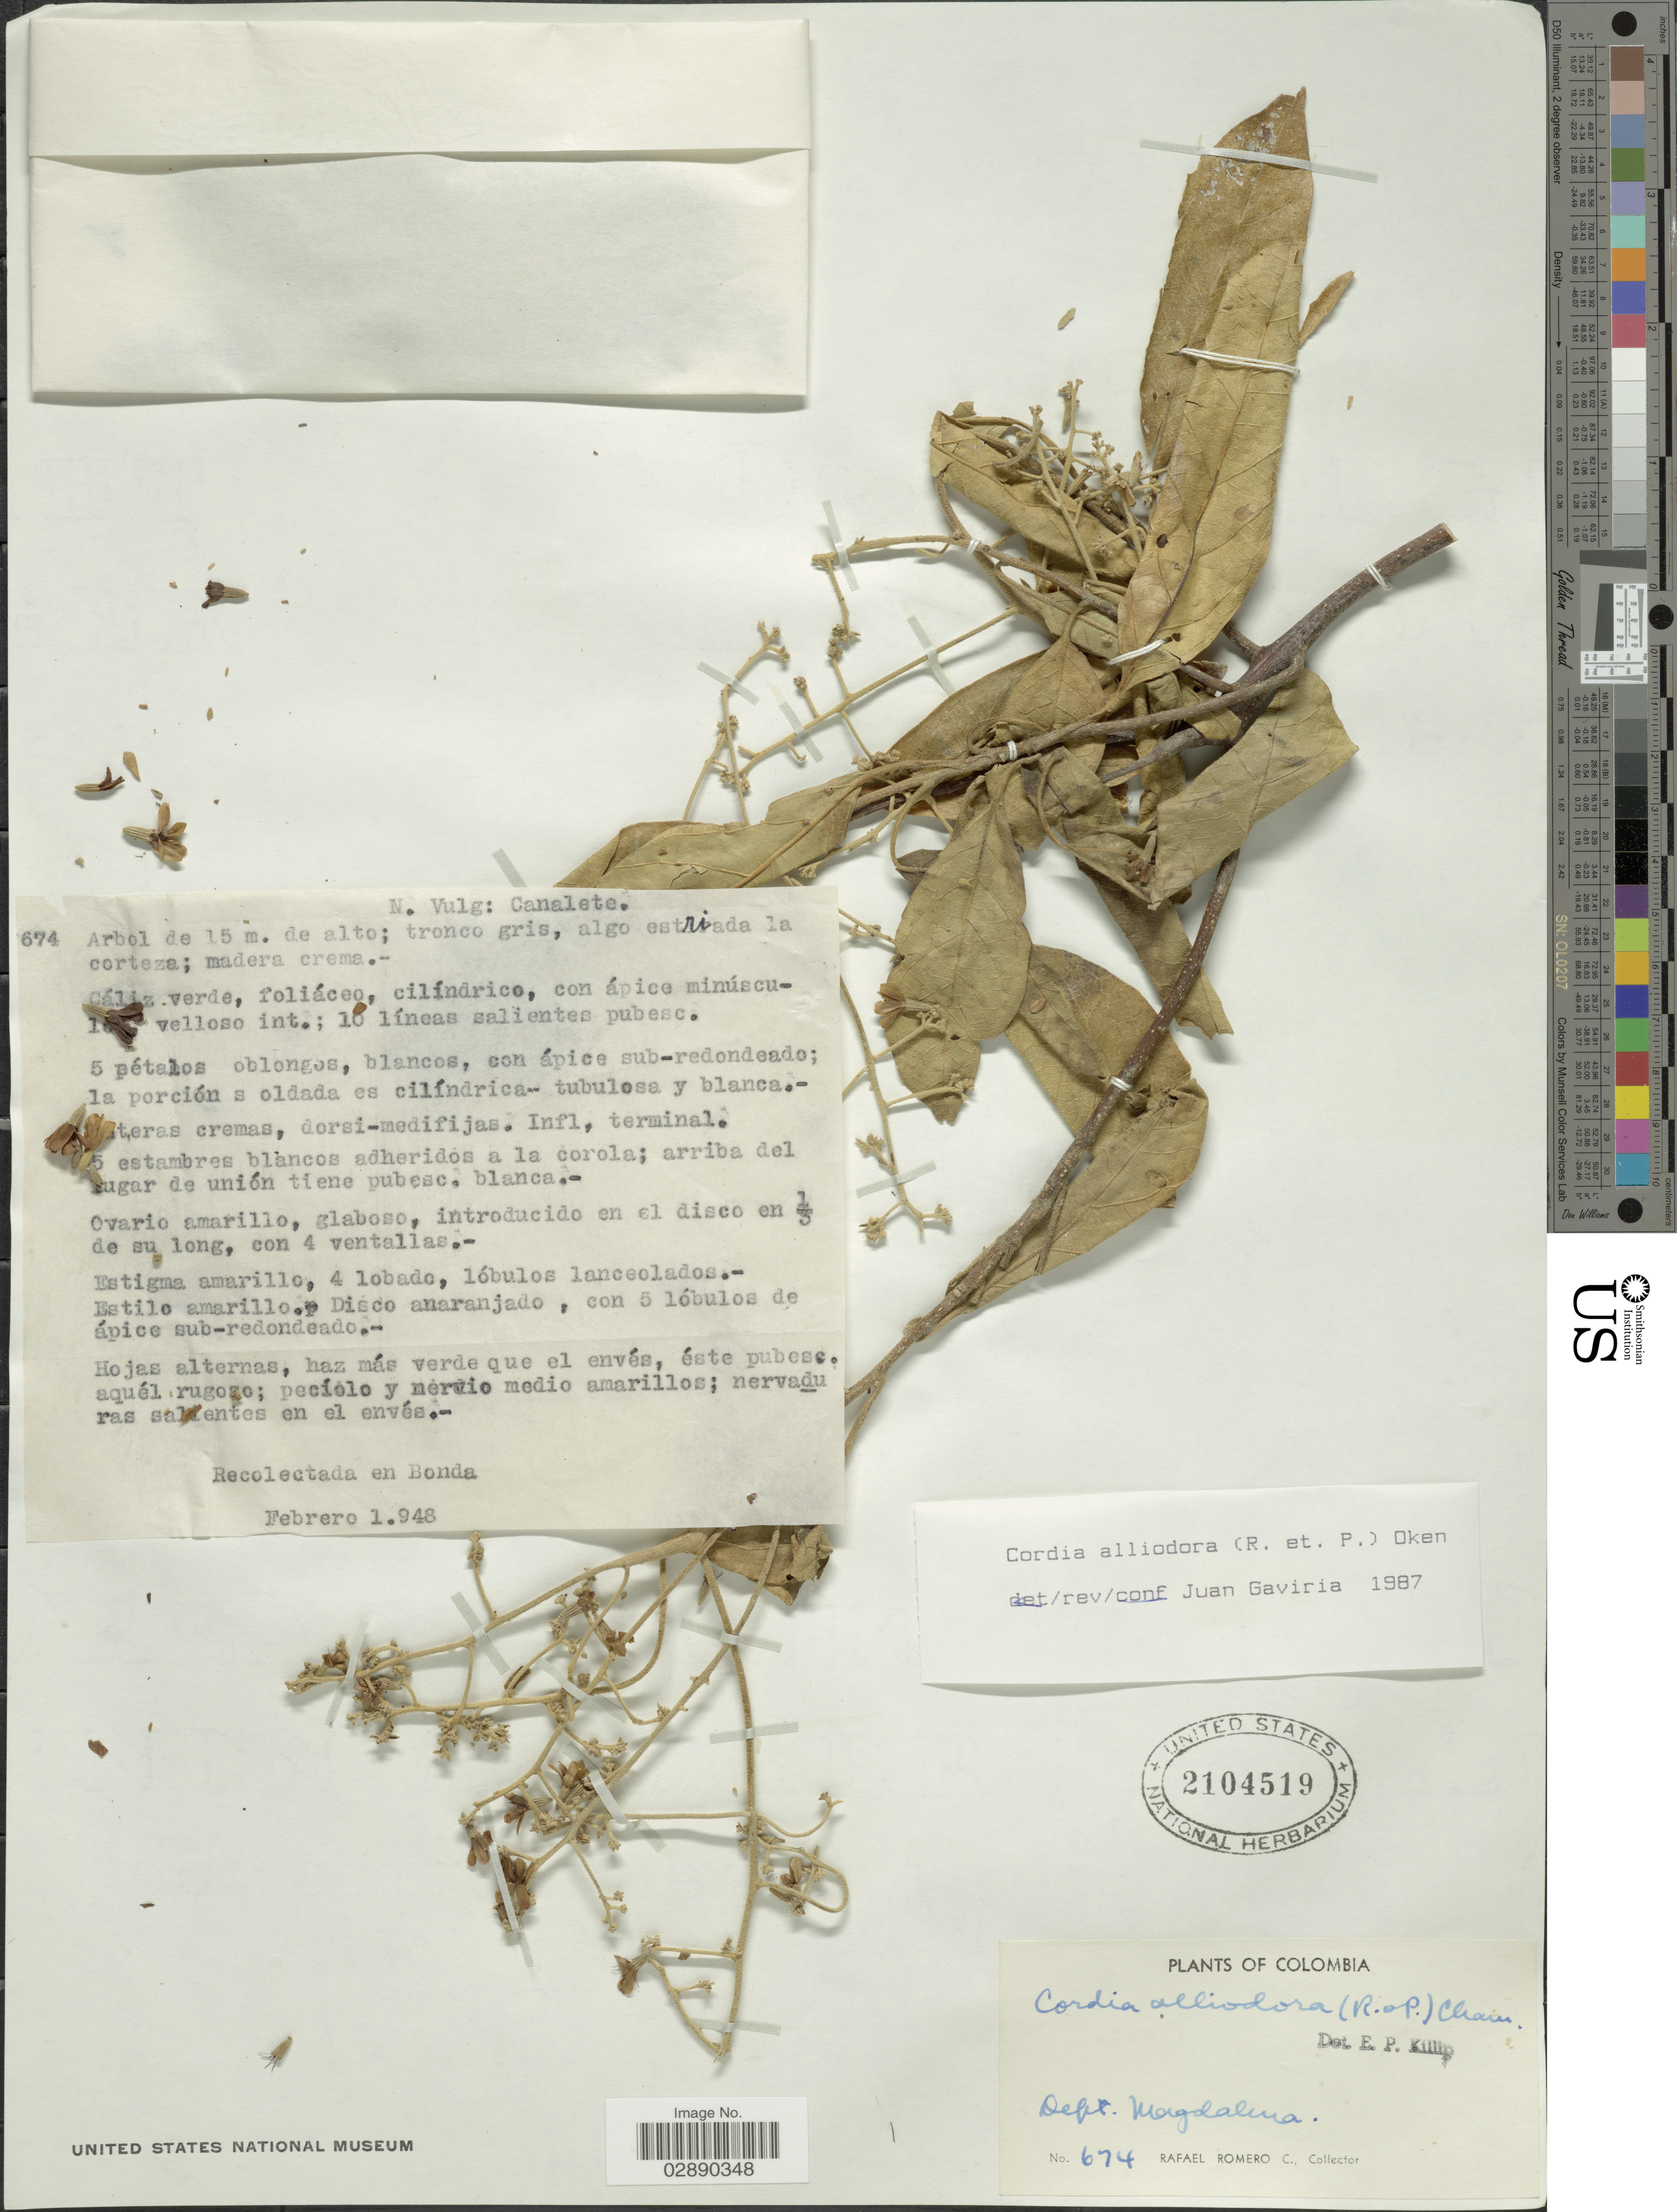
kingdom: Plantae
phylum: Tracheophyta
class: Magnoliopsida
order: Boraginales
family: Cordiaceae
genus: Cordia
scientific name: Cordia alliodora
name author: (Ruiz & Pav.) Oken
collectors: R. Romero Castañeda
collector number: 674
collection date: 1948-02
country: Colombia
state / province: Magdalena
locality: En Bonda.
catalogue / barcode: US 2104519